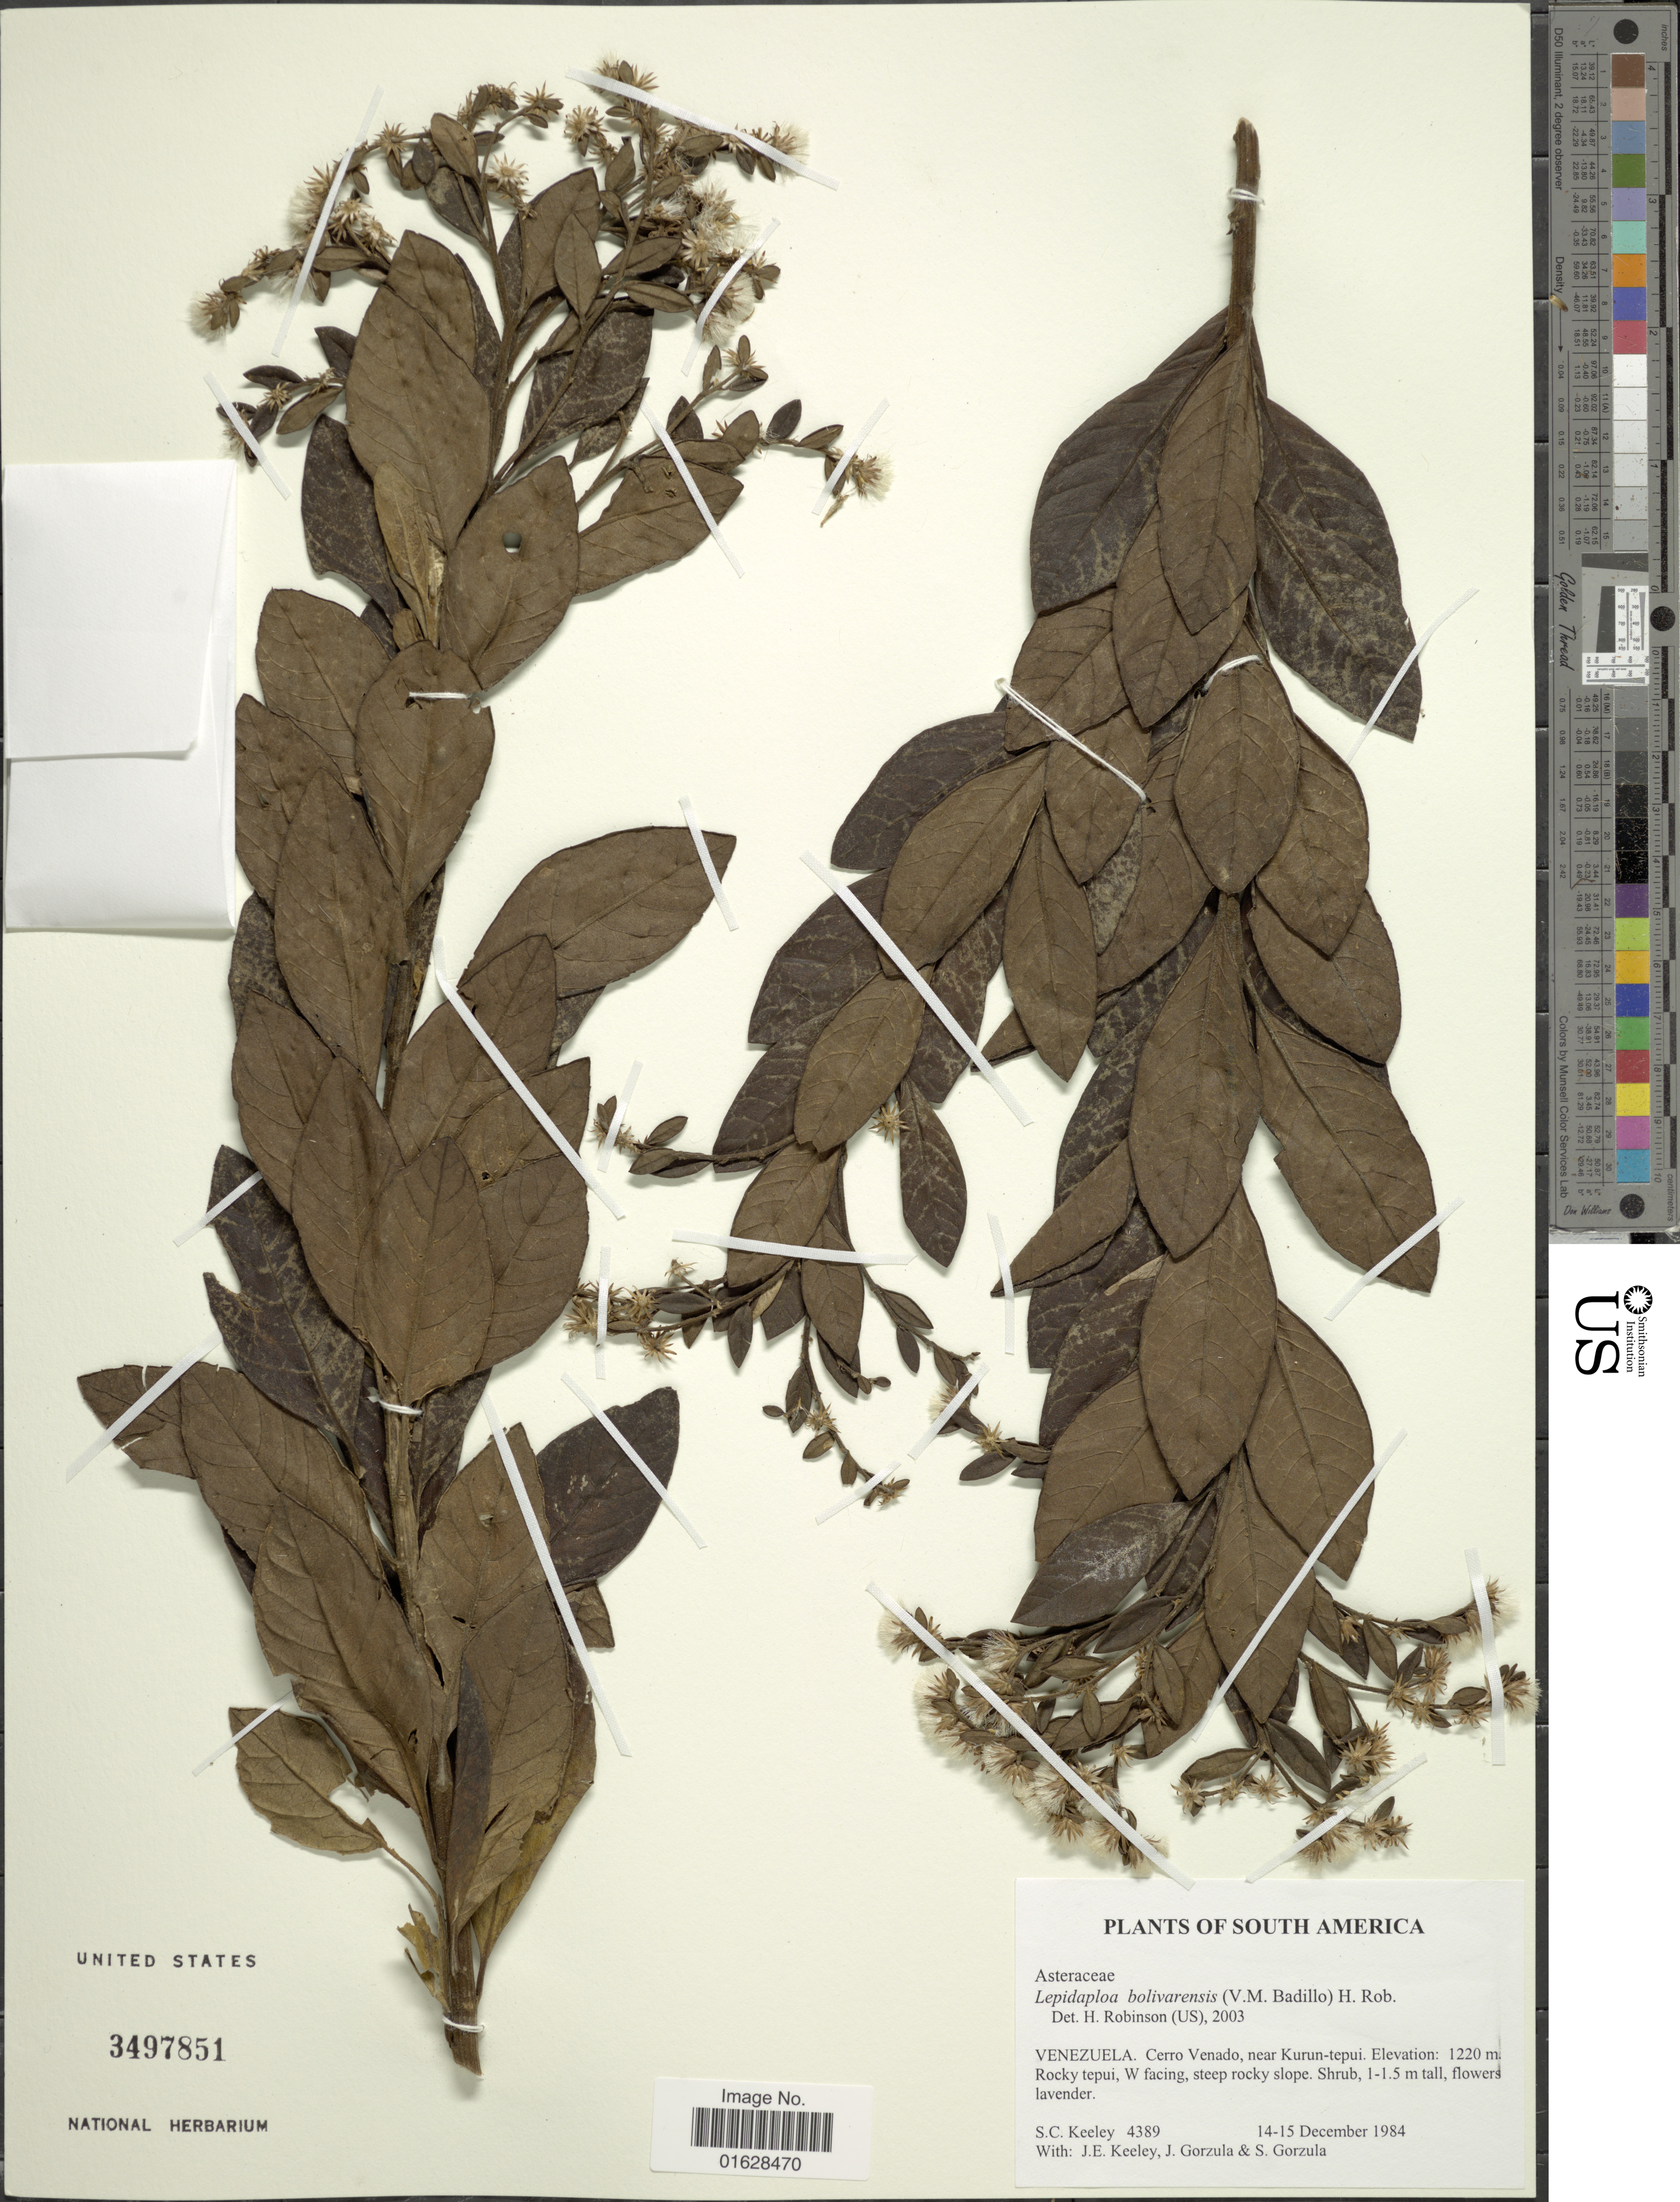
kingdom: Plantae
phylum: Tracheophyta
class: Magnoliopsida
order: Asterales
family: Asteraceae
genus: Lepidaploa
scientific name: Lepidaploa bolivarensis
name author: (V.M. Badillo) H. Rob.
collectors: S. C. Keeley, J. E. Keeley, J. Gorzula & S. Gorzula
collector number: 4389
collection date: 1984-12-14/1984-12-15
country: Venezuela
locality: South America. Venezuela. Cerro Venado, near Kurun-tepui. Rocky tepui, W facing, steep rocky slope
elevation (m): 1220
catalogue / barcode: US 3497851